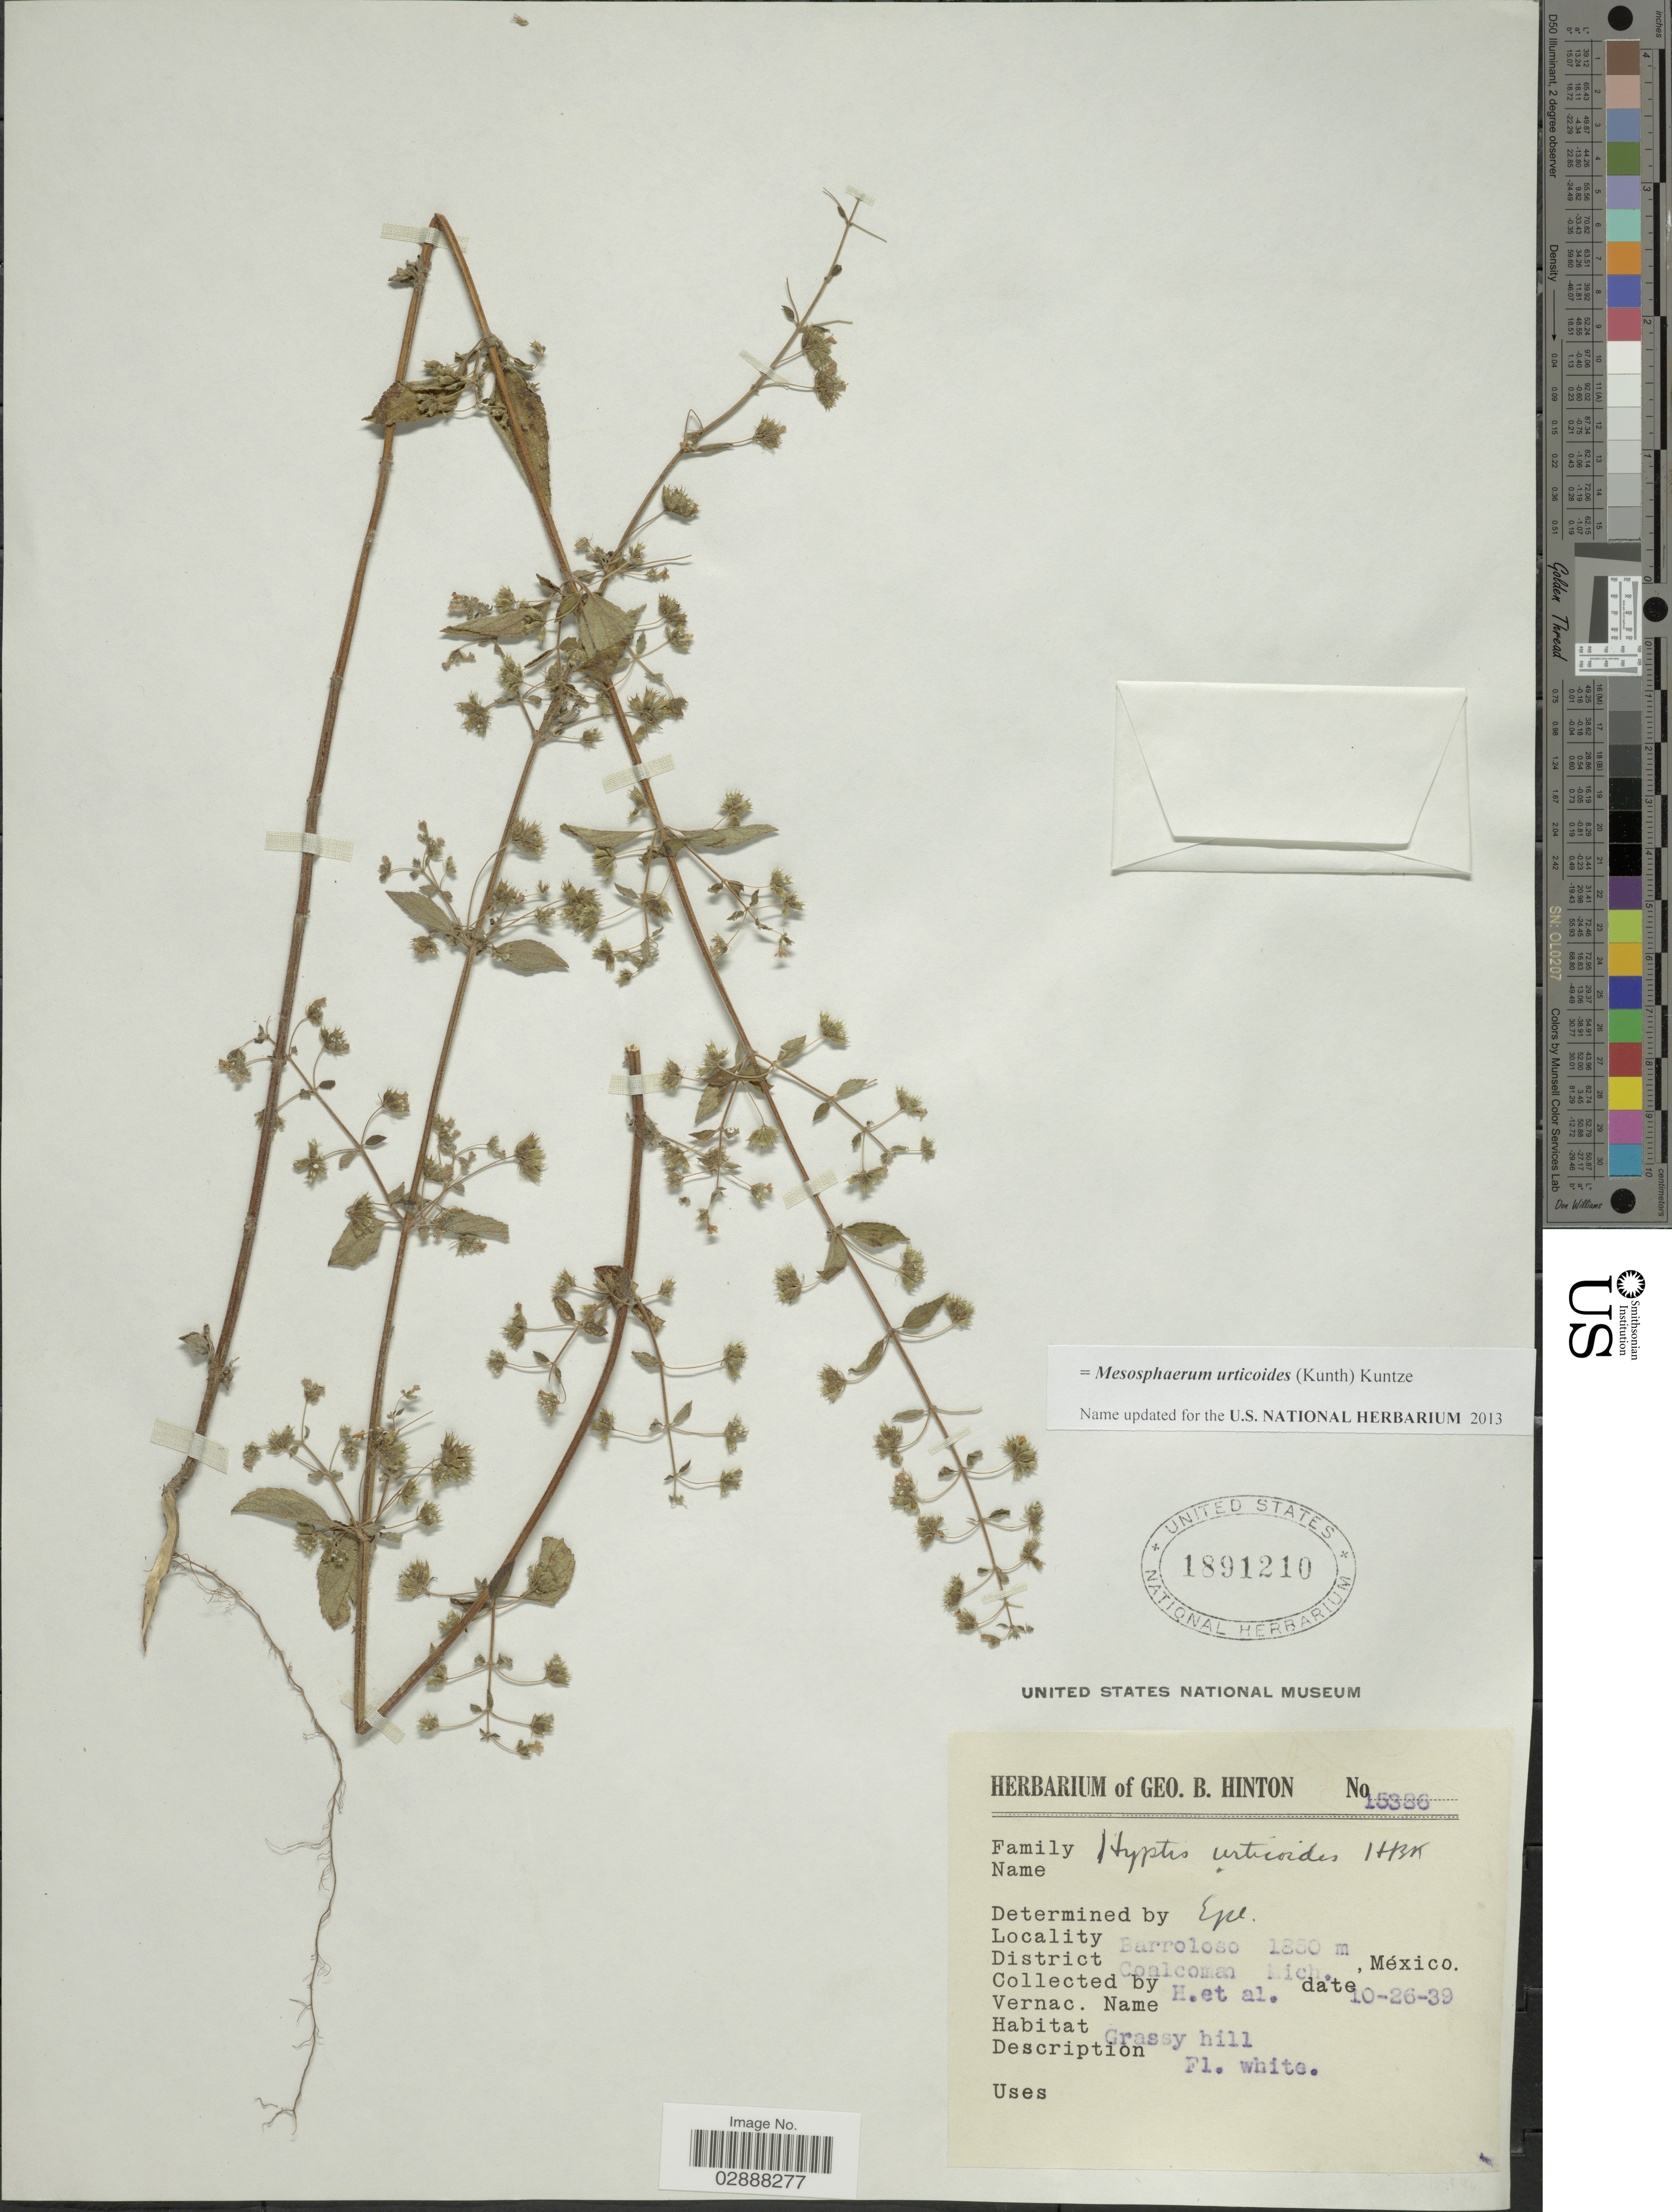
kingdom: Plantae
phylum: Tracheophyta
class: Magnoliopsida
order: Lamiales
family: Lamiaceae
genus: Mesosphaerum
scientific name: Mesosphaerum urticoides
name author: (Kunth) Kuntze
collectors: G. B. Hinton & et al.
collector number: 15386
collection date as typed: Transcribed d/m/y: 26/10/39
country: Mexico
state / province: Michoacán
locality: Barroloso. District Coalcoman Mich.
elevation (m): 1850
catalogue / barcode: US 1891210